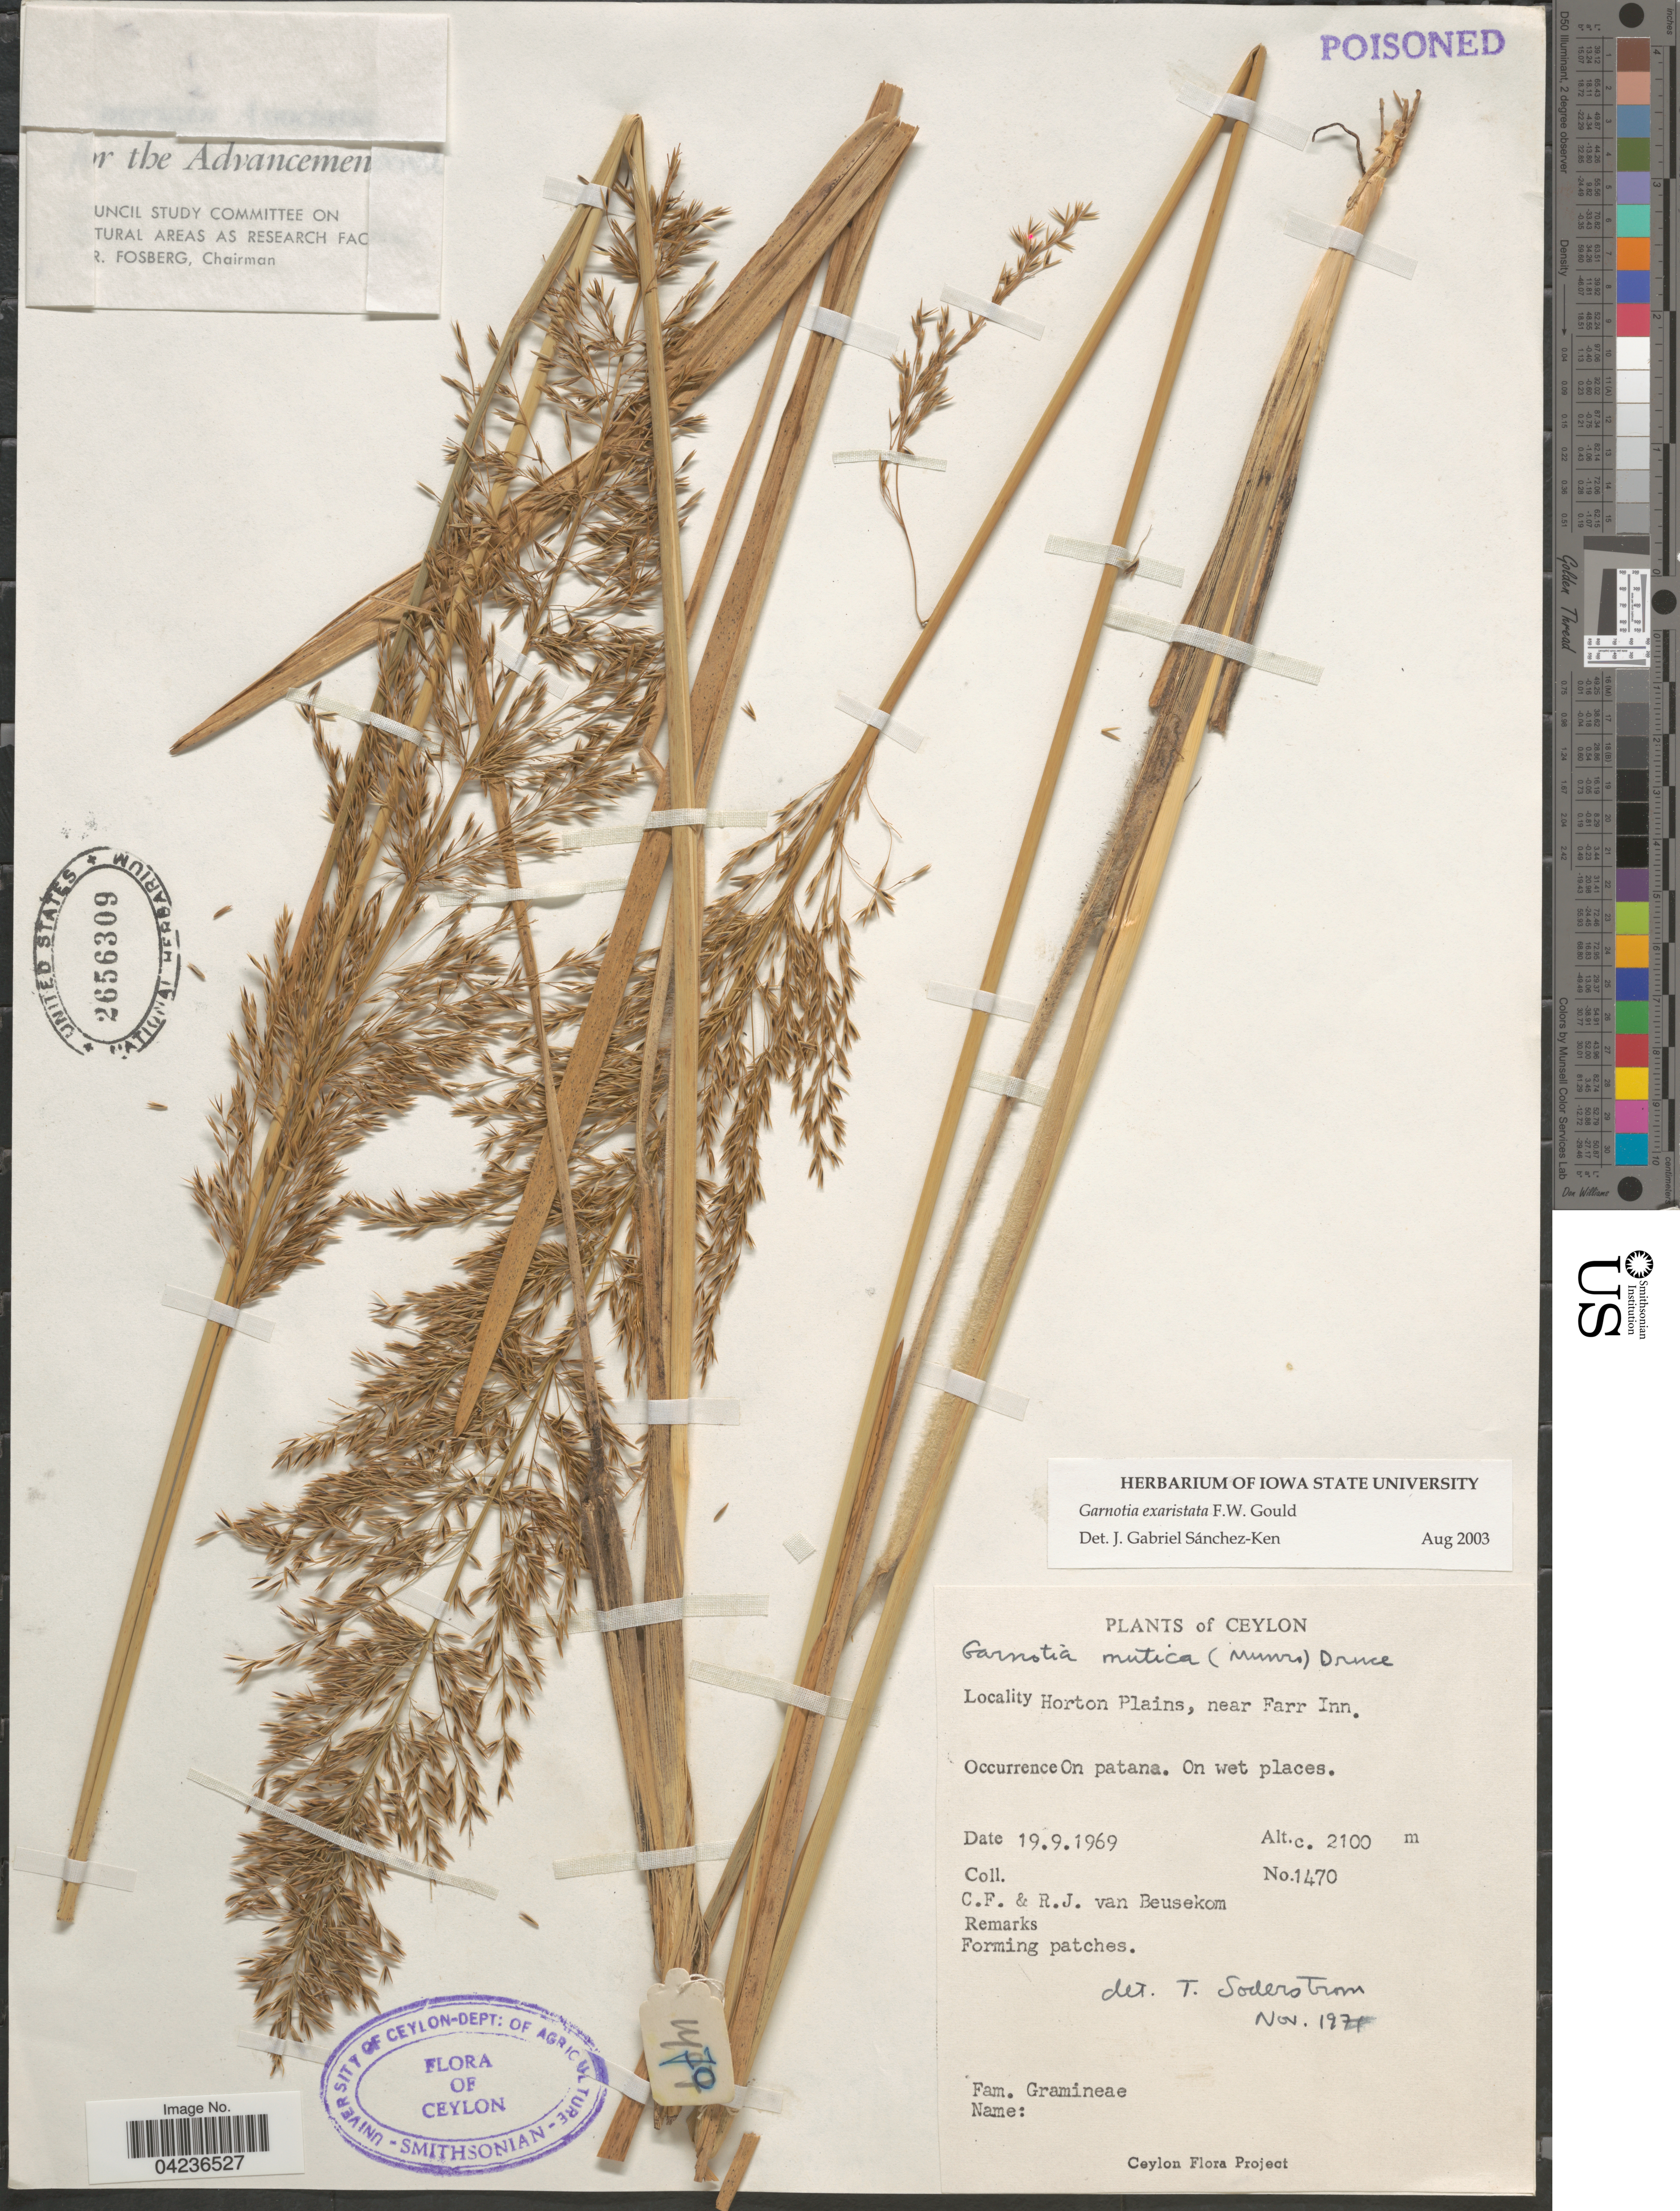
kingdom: Plantae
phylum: Tracheophyta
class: Liliopsida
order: Poales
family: Poaceae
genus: Garnotia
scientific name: Garnotia exaristata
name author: Gould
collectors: C. F. Beusekom & R. Van Beusekom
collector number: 1470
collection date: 1969-09-19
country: Sri Lanka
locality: Ceylon. Horton Plains, near Farr Inn.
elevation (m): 2100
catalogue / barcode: US 2656309